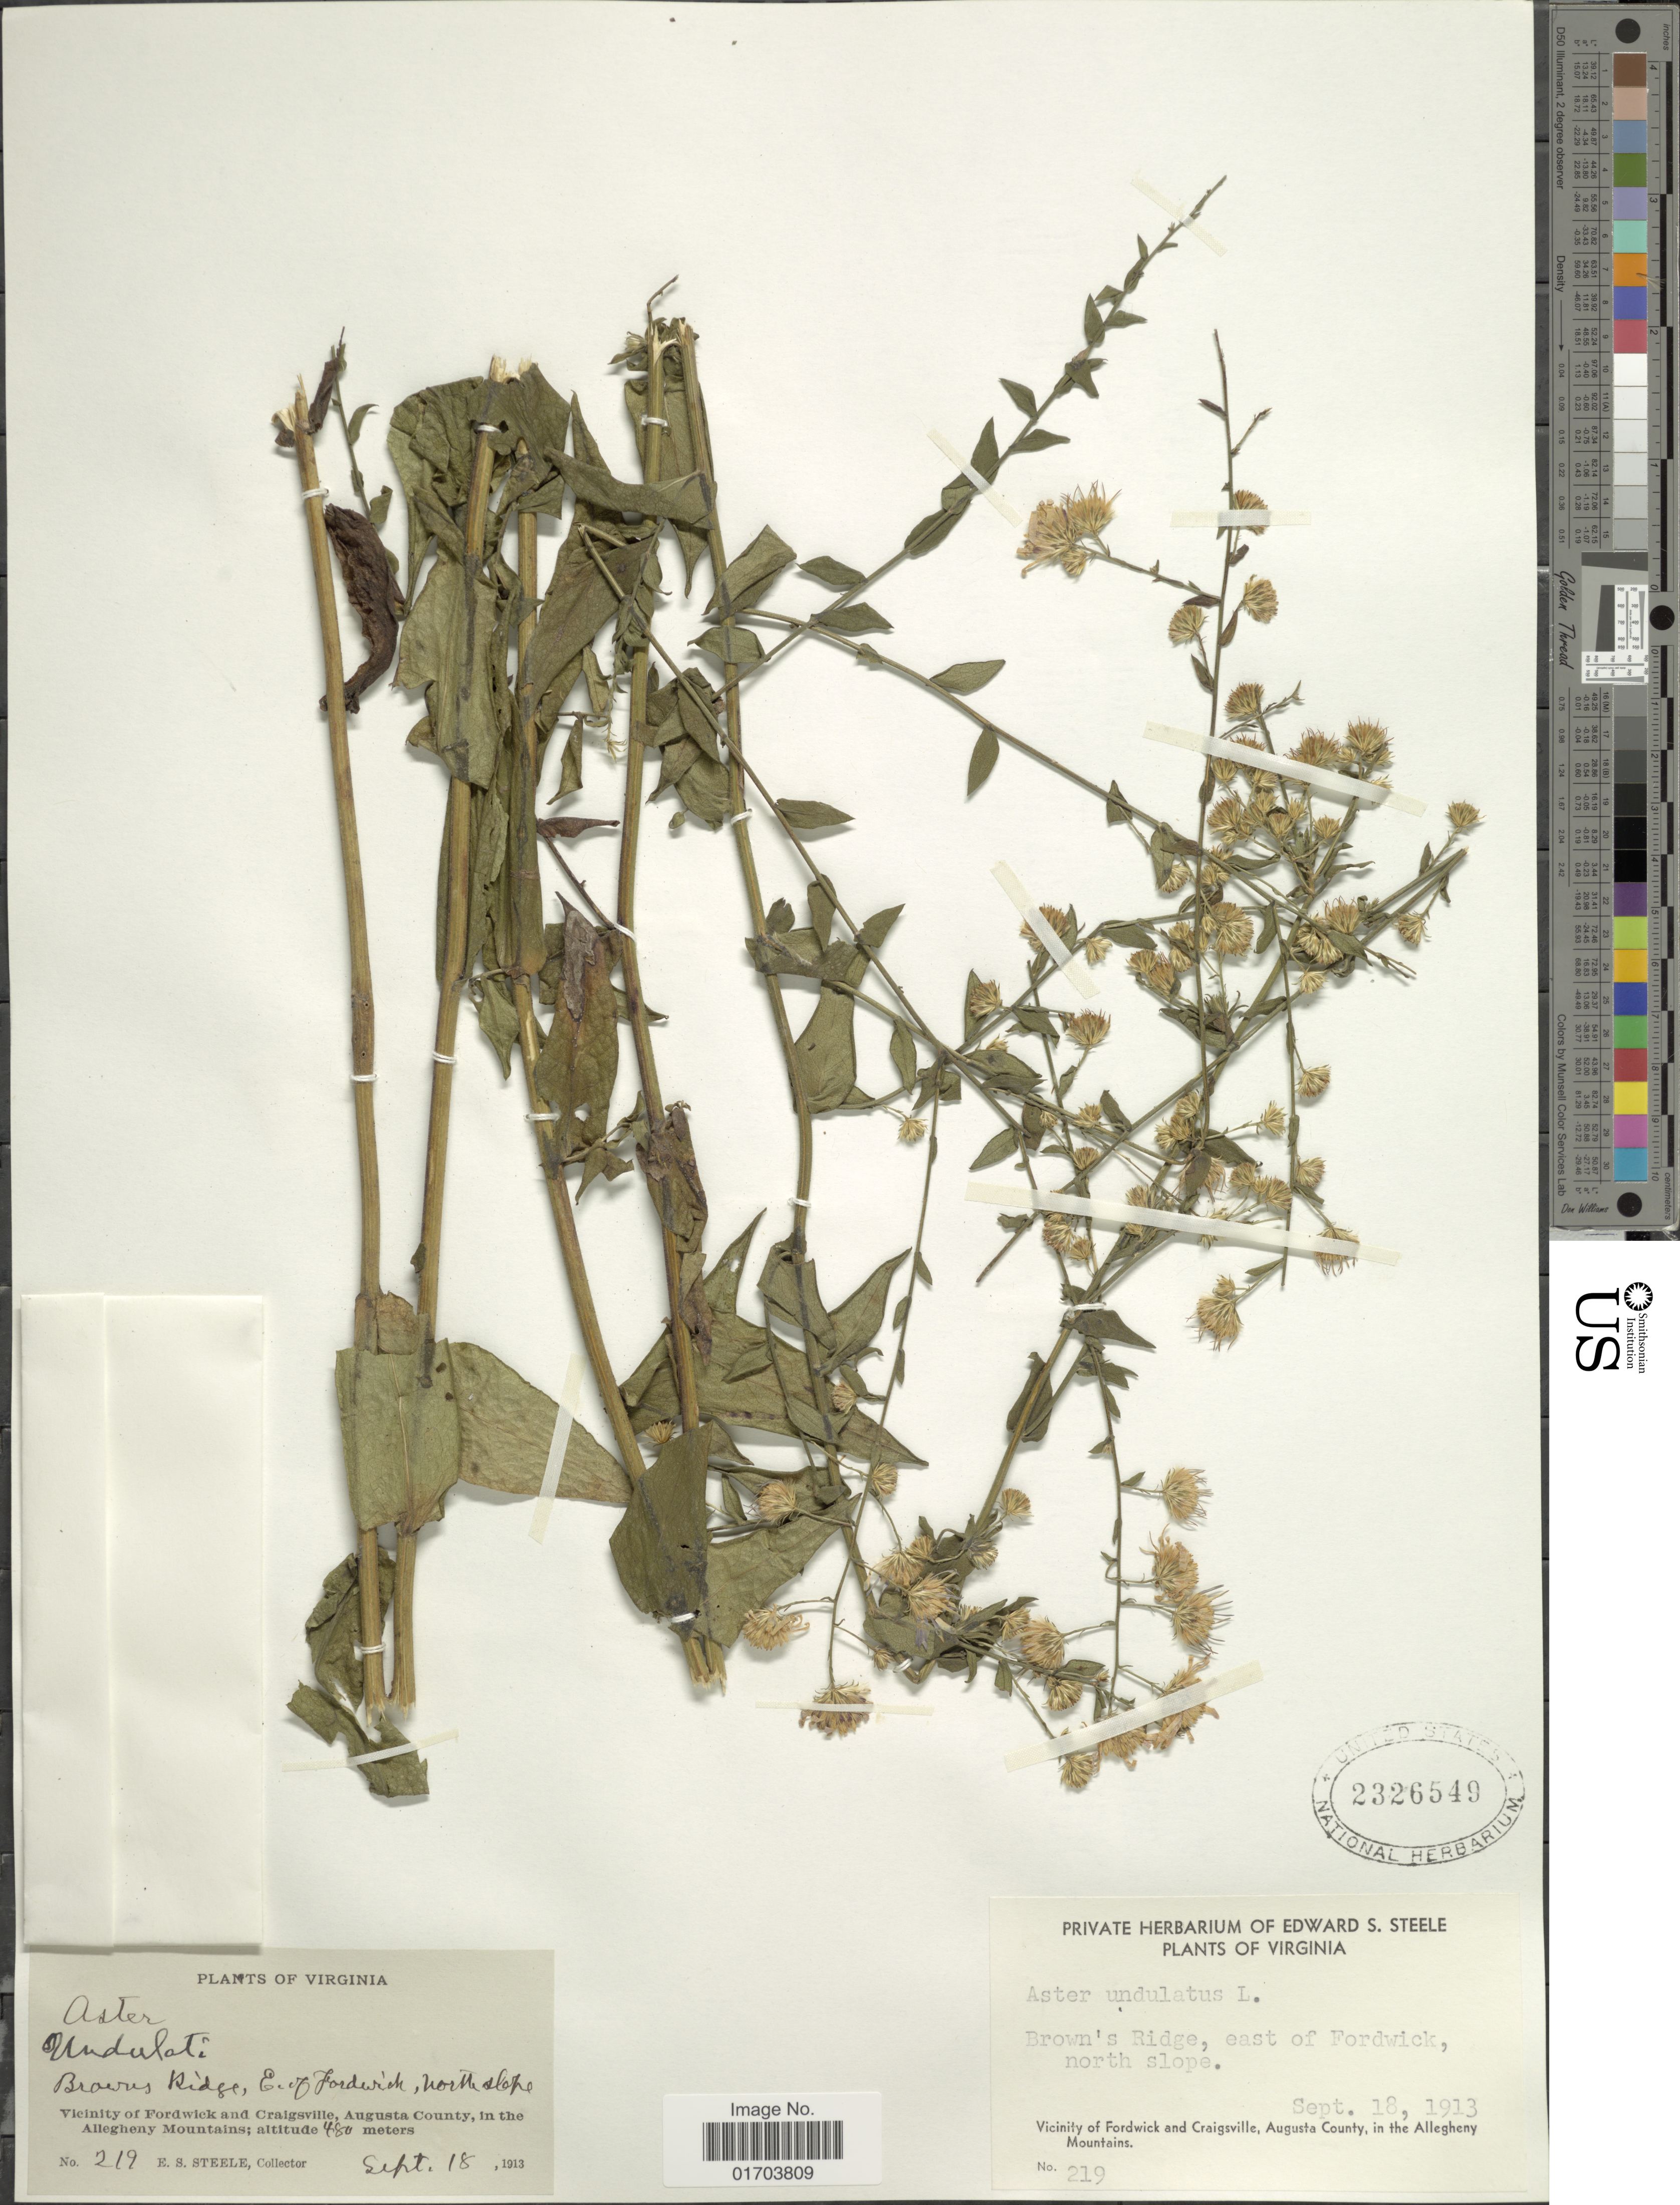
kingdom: Plantae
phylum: Tracheophyta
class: Magnoliopsida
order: Asterales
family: Asteraceae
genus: Symphyotrichum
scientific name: Symphyotrichum undulatum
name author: (L.) G.L. Nesom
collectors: E. Steele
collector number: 219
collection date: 1913-09-18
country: United States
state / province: Virginia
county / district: Augusta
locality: Brown's Ridge, east of Fordwick, north slope, Vicinity of Fordwick and Craigsville, Augusta County, in the Alllegheny Mountains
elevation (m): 480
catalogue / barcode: US 2326549